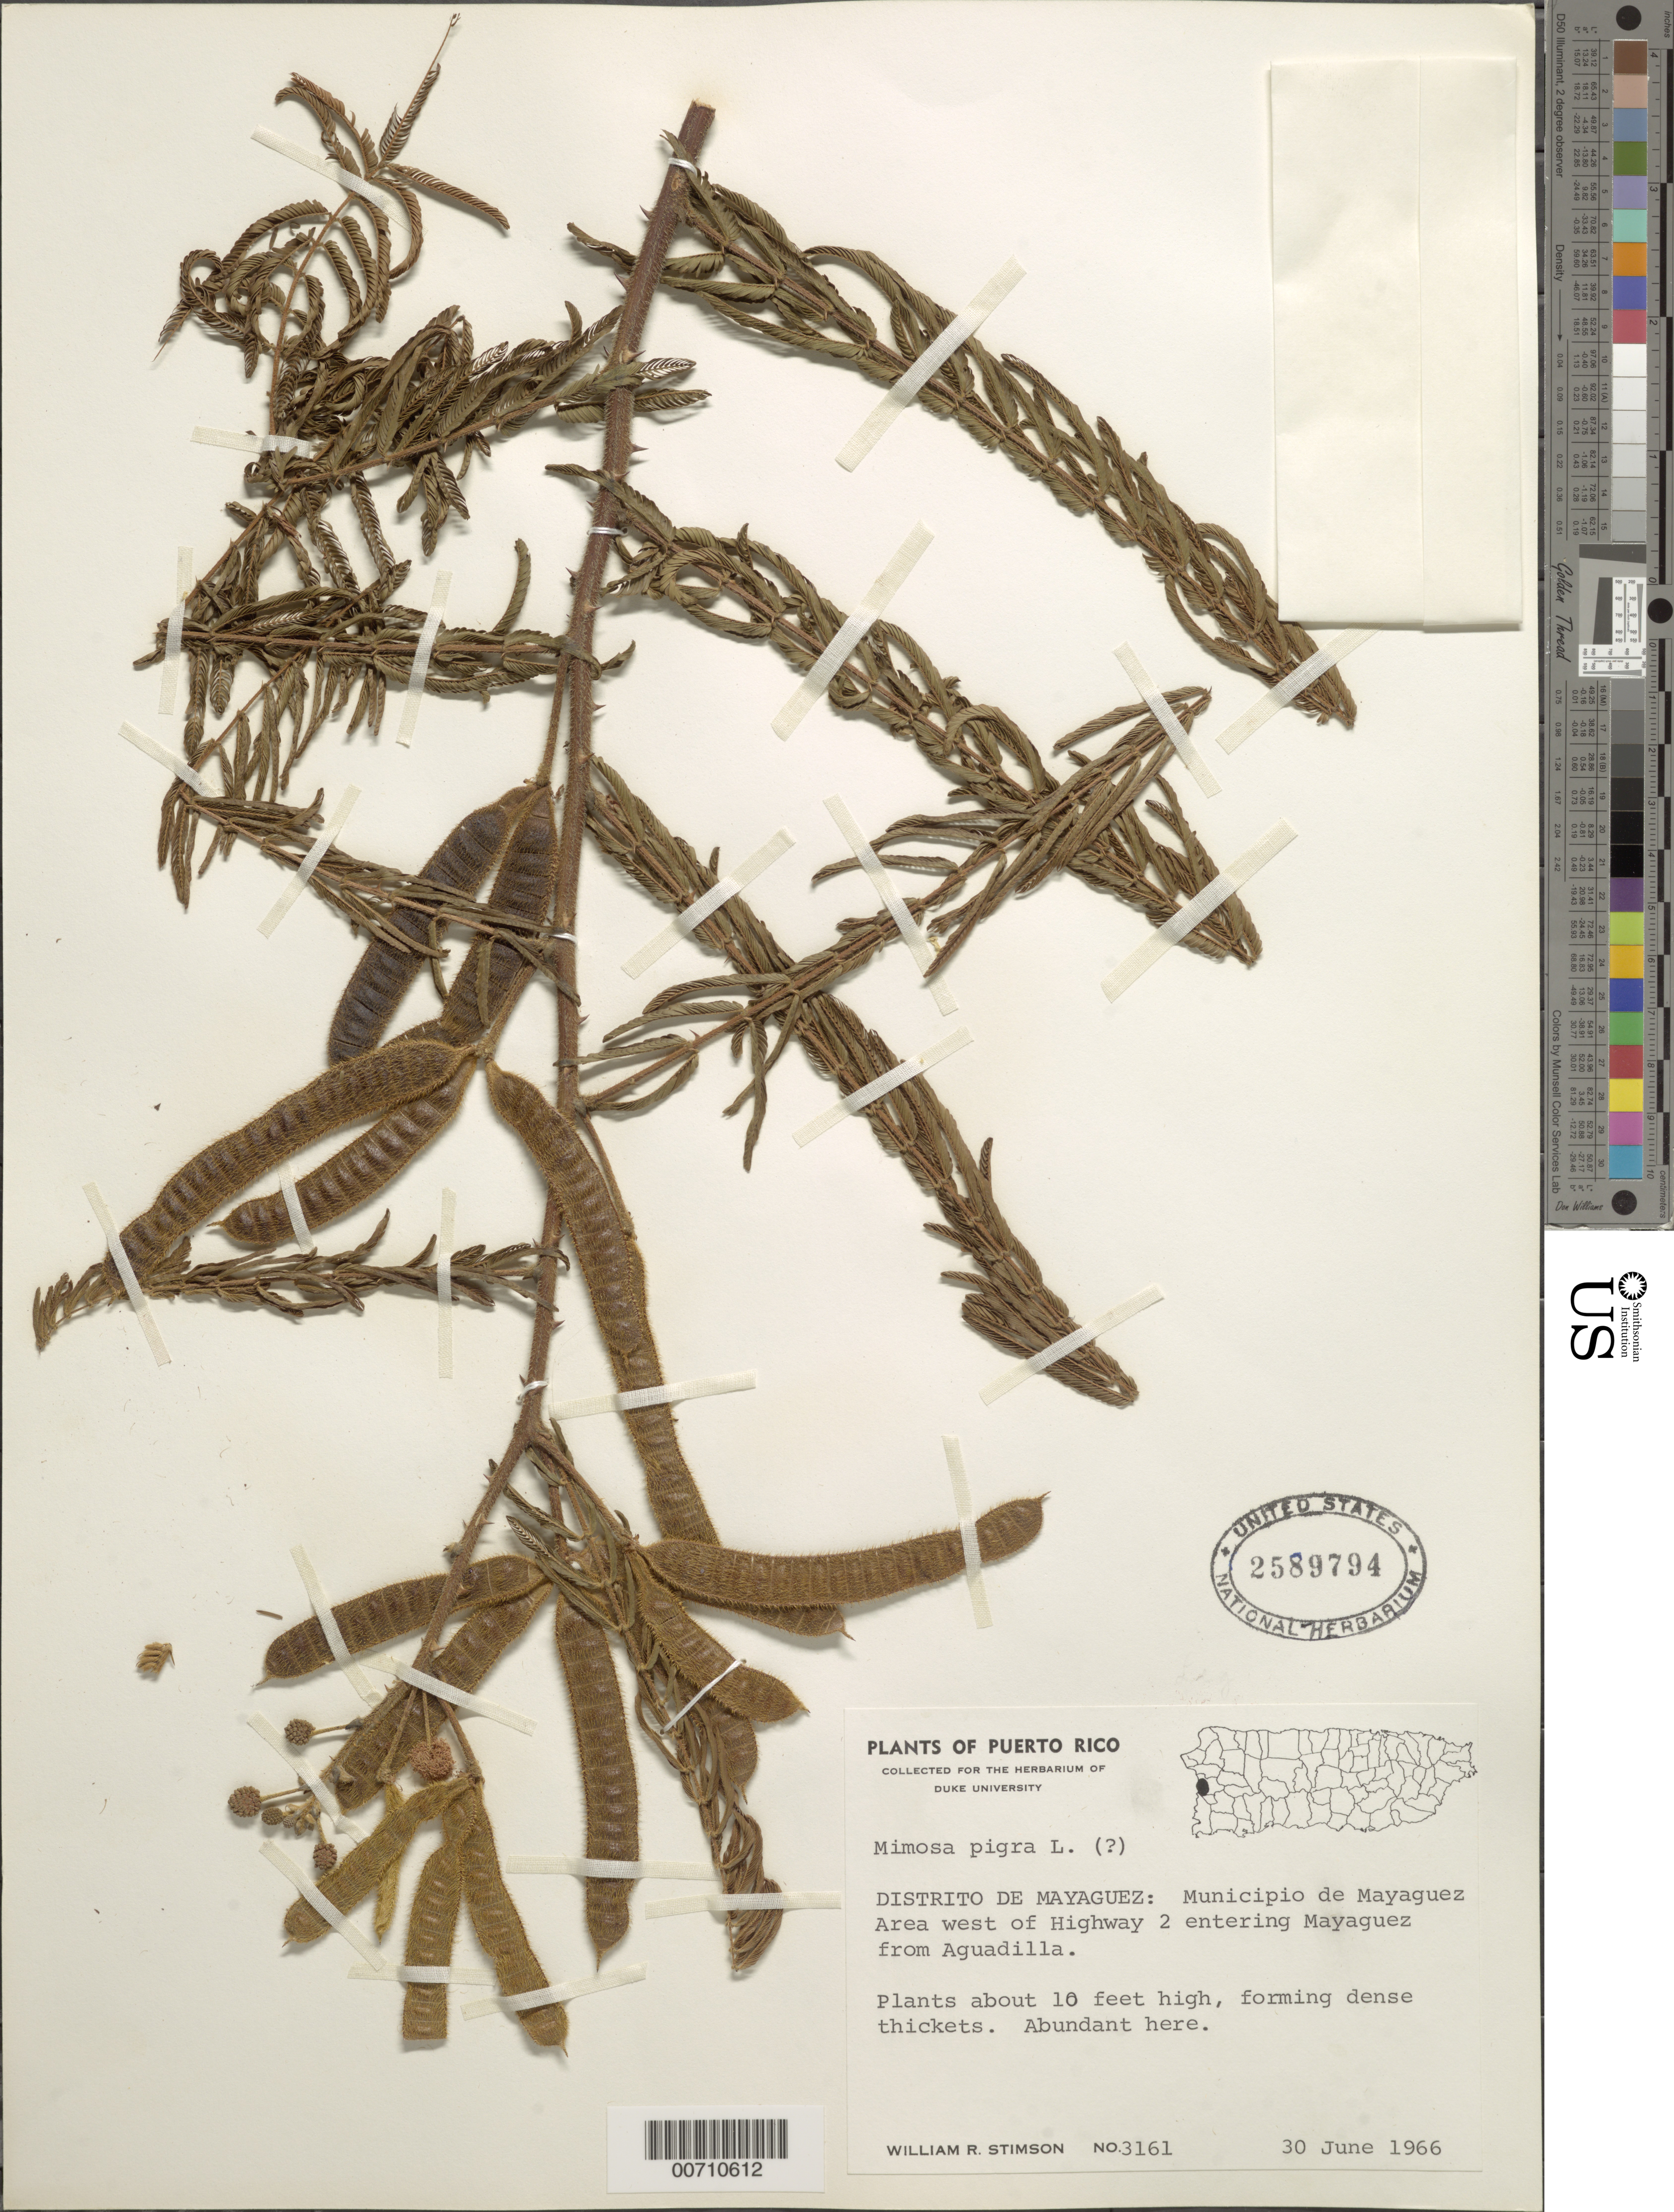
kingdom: Plantae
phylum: Tracheophyta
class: Magnoliopsida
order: Fabales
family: Fabaceae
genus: Mimosa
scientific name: Mimosa pigra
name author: L.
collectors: W. R. Stimson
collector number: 3161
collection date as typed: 30 Jun 1966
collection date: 1966-06-30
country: Puerto Rico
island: Greater Antilles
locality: Distrito de Mayaguez: Mun. de Mayaguez; Area W of hwy 2 entering Mayaguez from Aguadilla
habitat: Dense thickets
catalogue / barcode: US 2589794